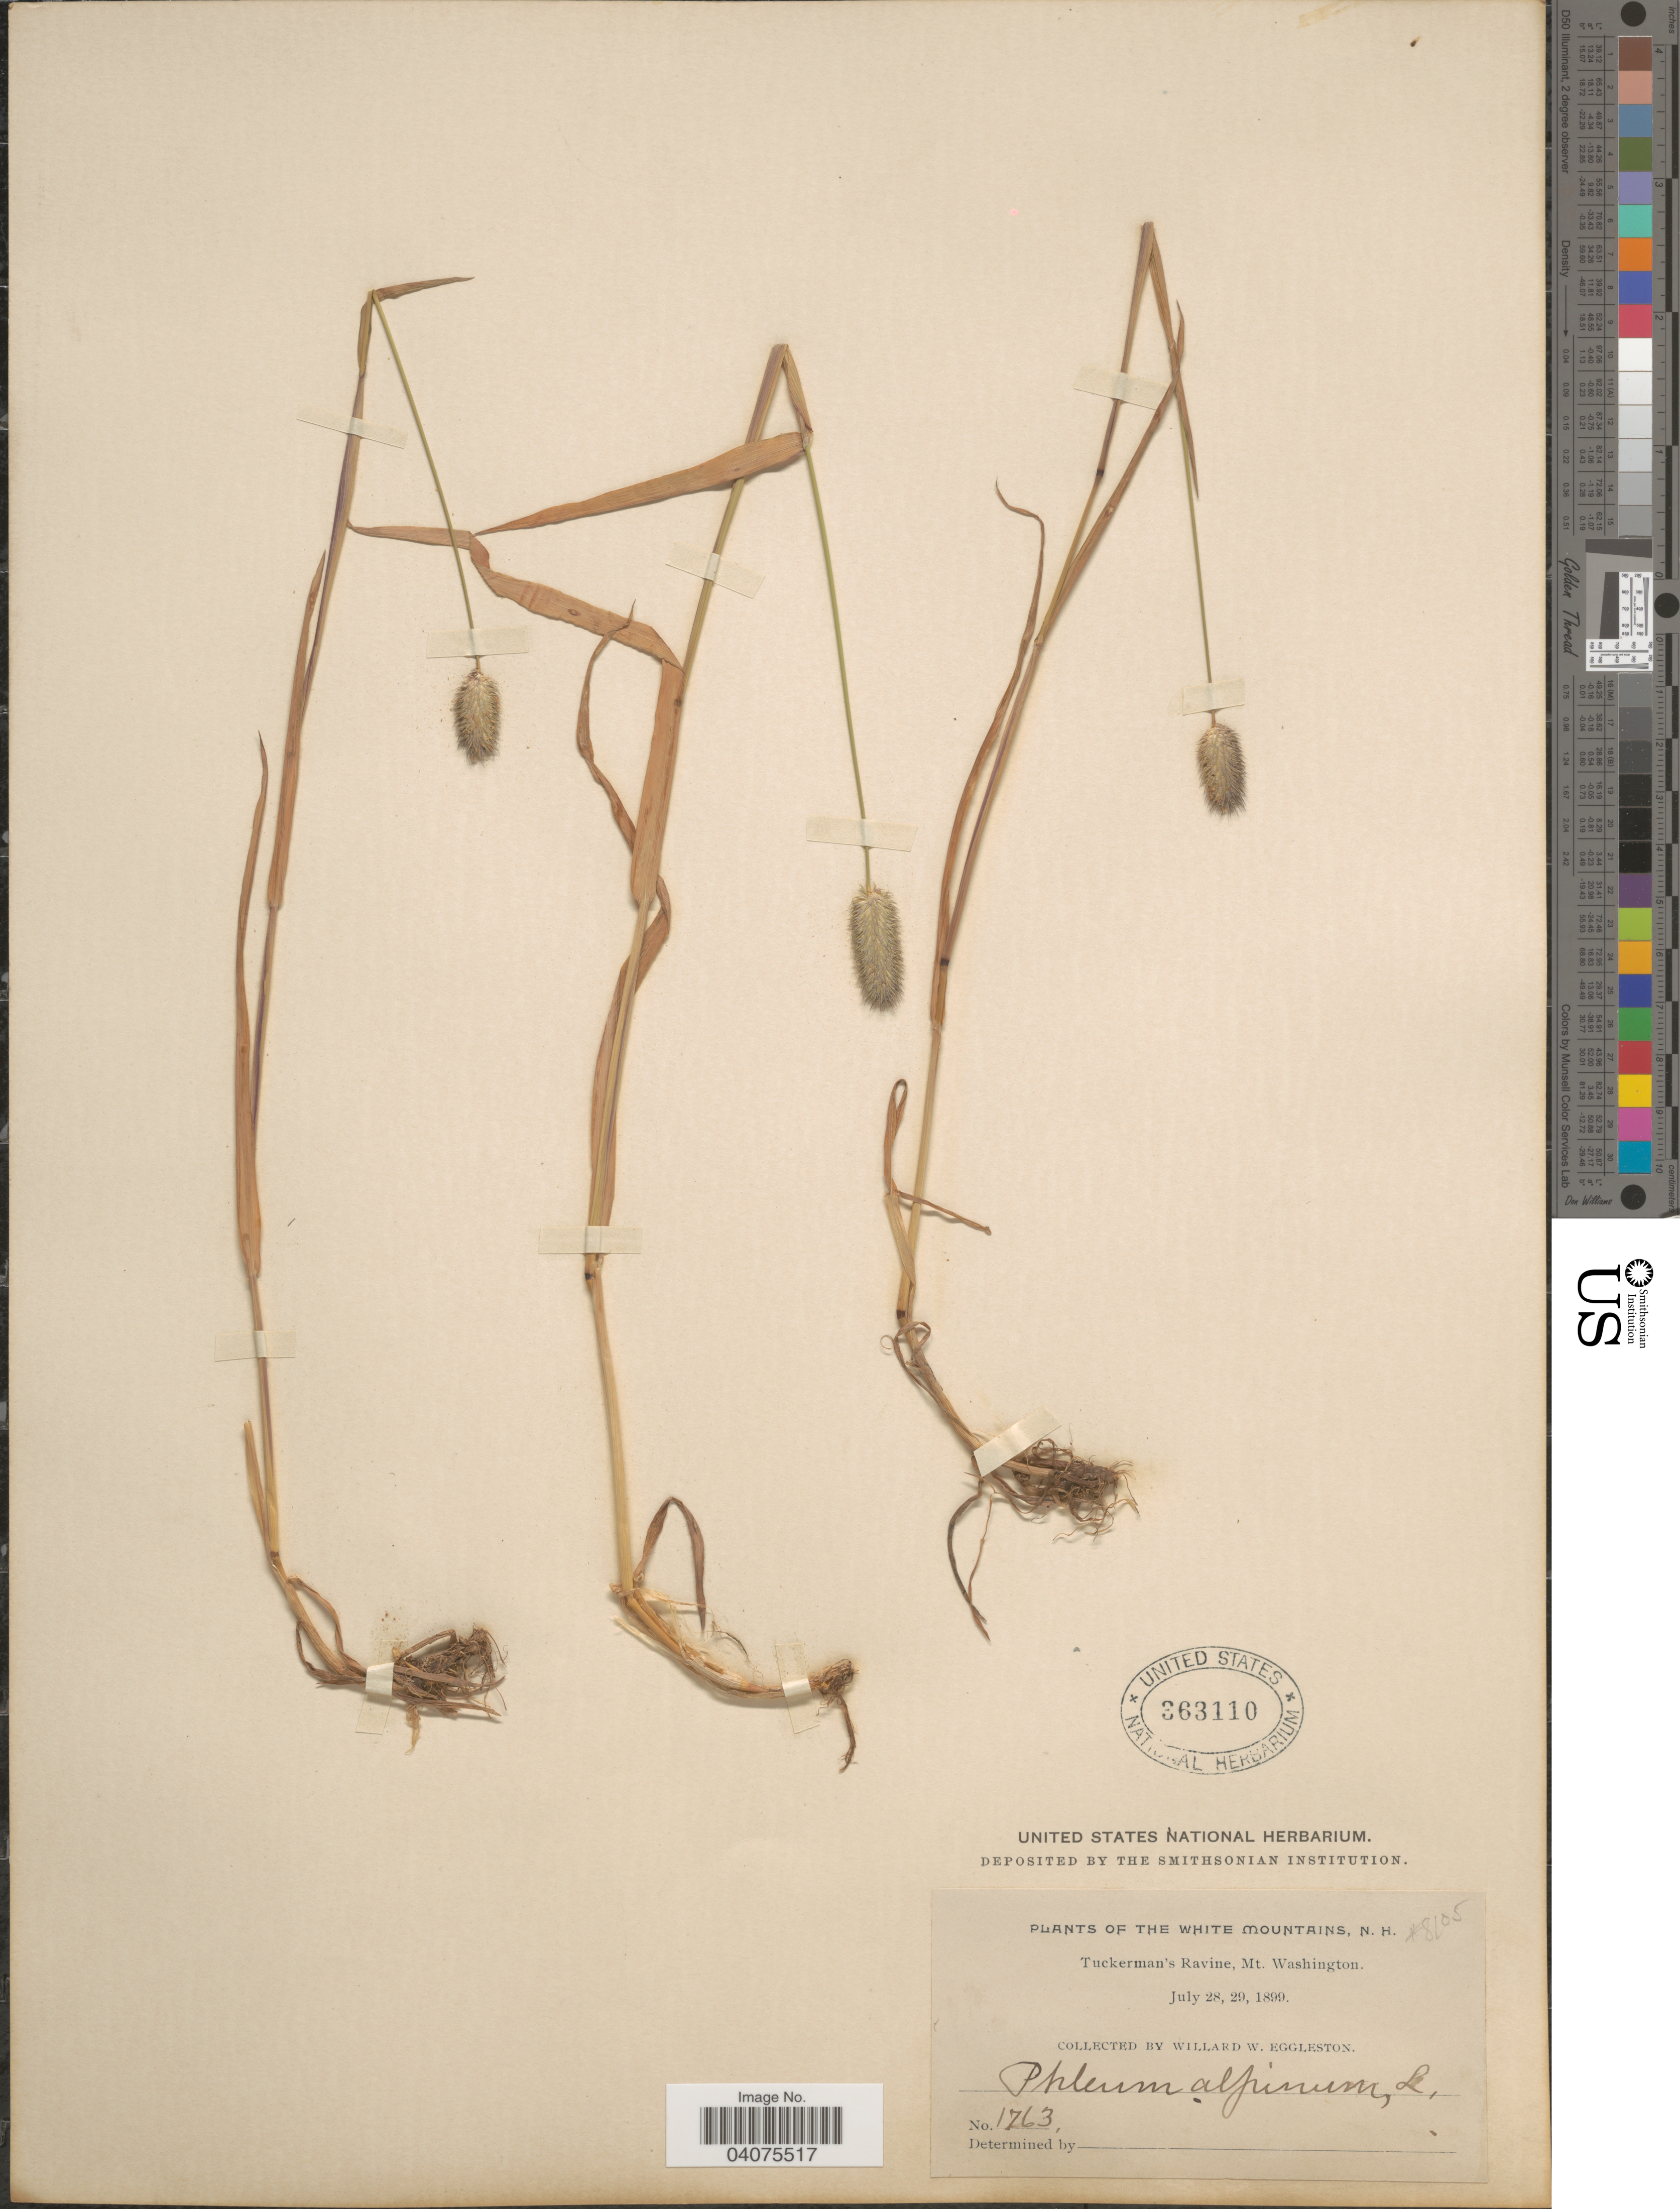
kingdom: Plantae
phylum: Tracheophyta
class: Liliopsida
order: Poales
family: Poaceae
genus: Phleum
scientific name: Phleum alpinum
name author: L.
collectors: W. W. Eggleston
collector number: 1763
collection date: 1899-07-28/1899-07-29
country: United States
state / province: New Hampshire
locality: The White Mountains. Tuckerman's Ravine, Mt. Washington.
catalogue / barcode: US 363110